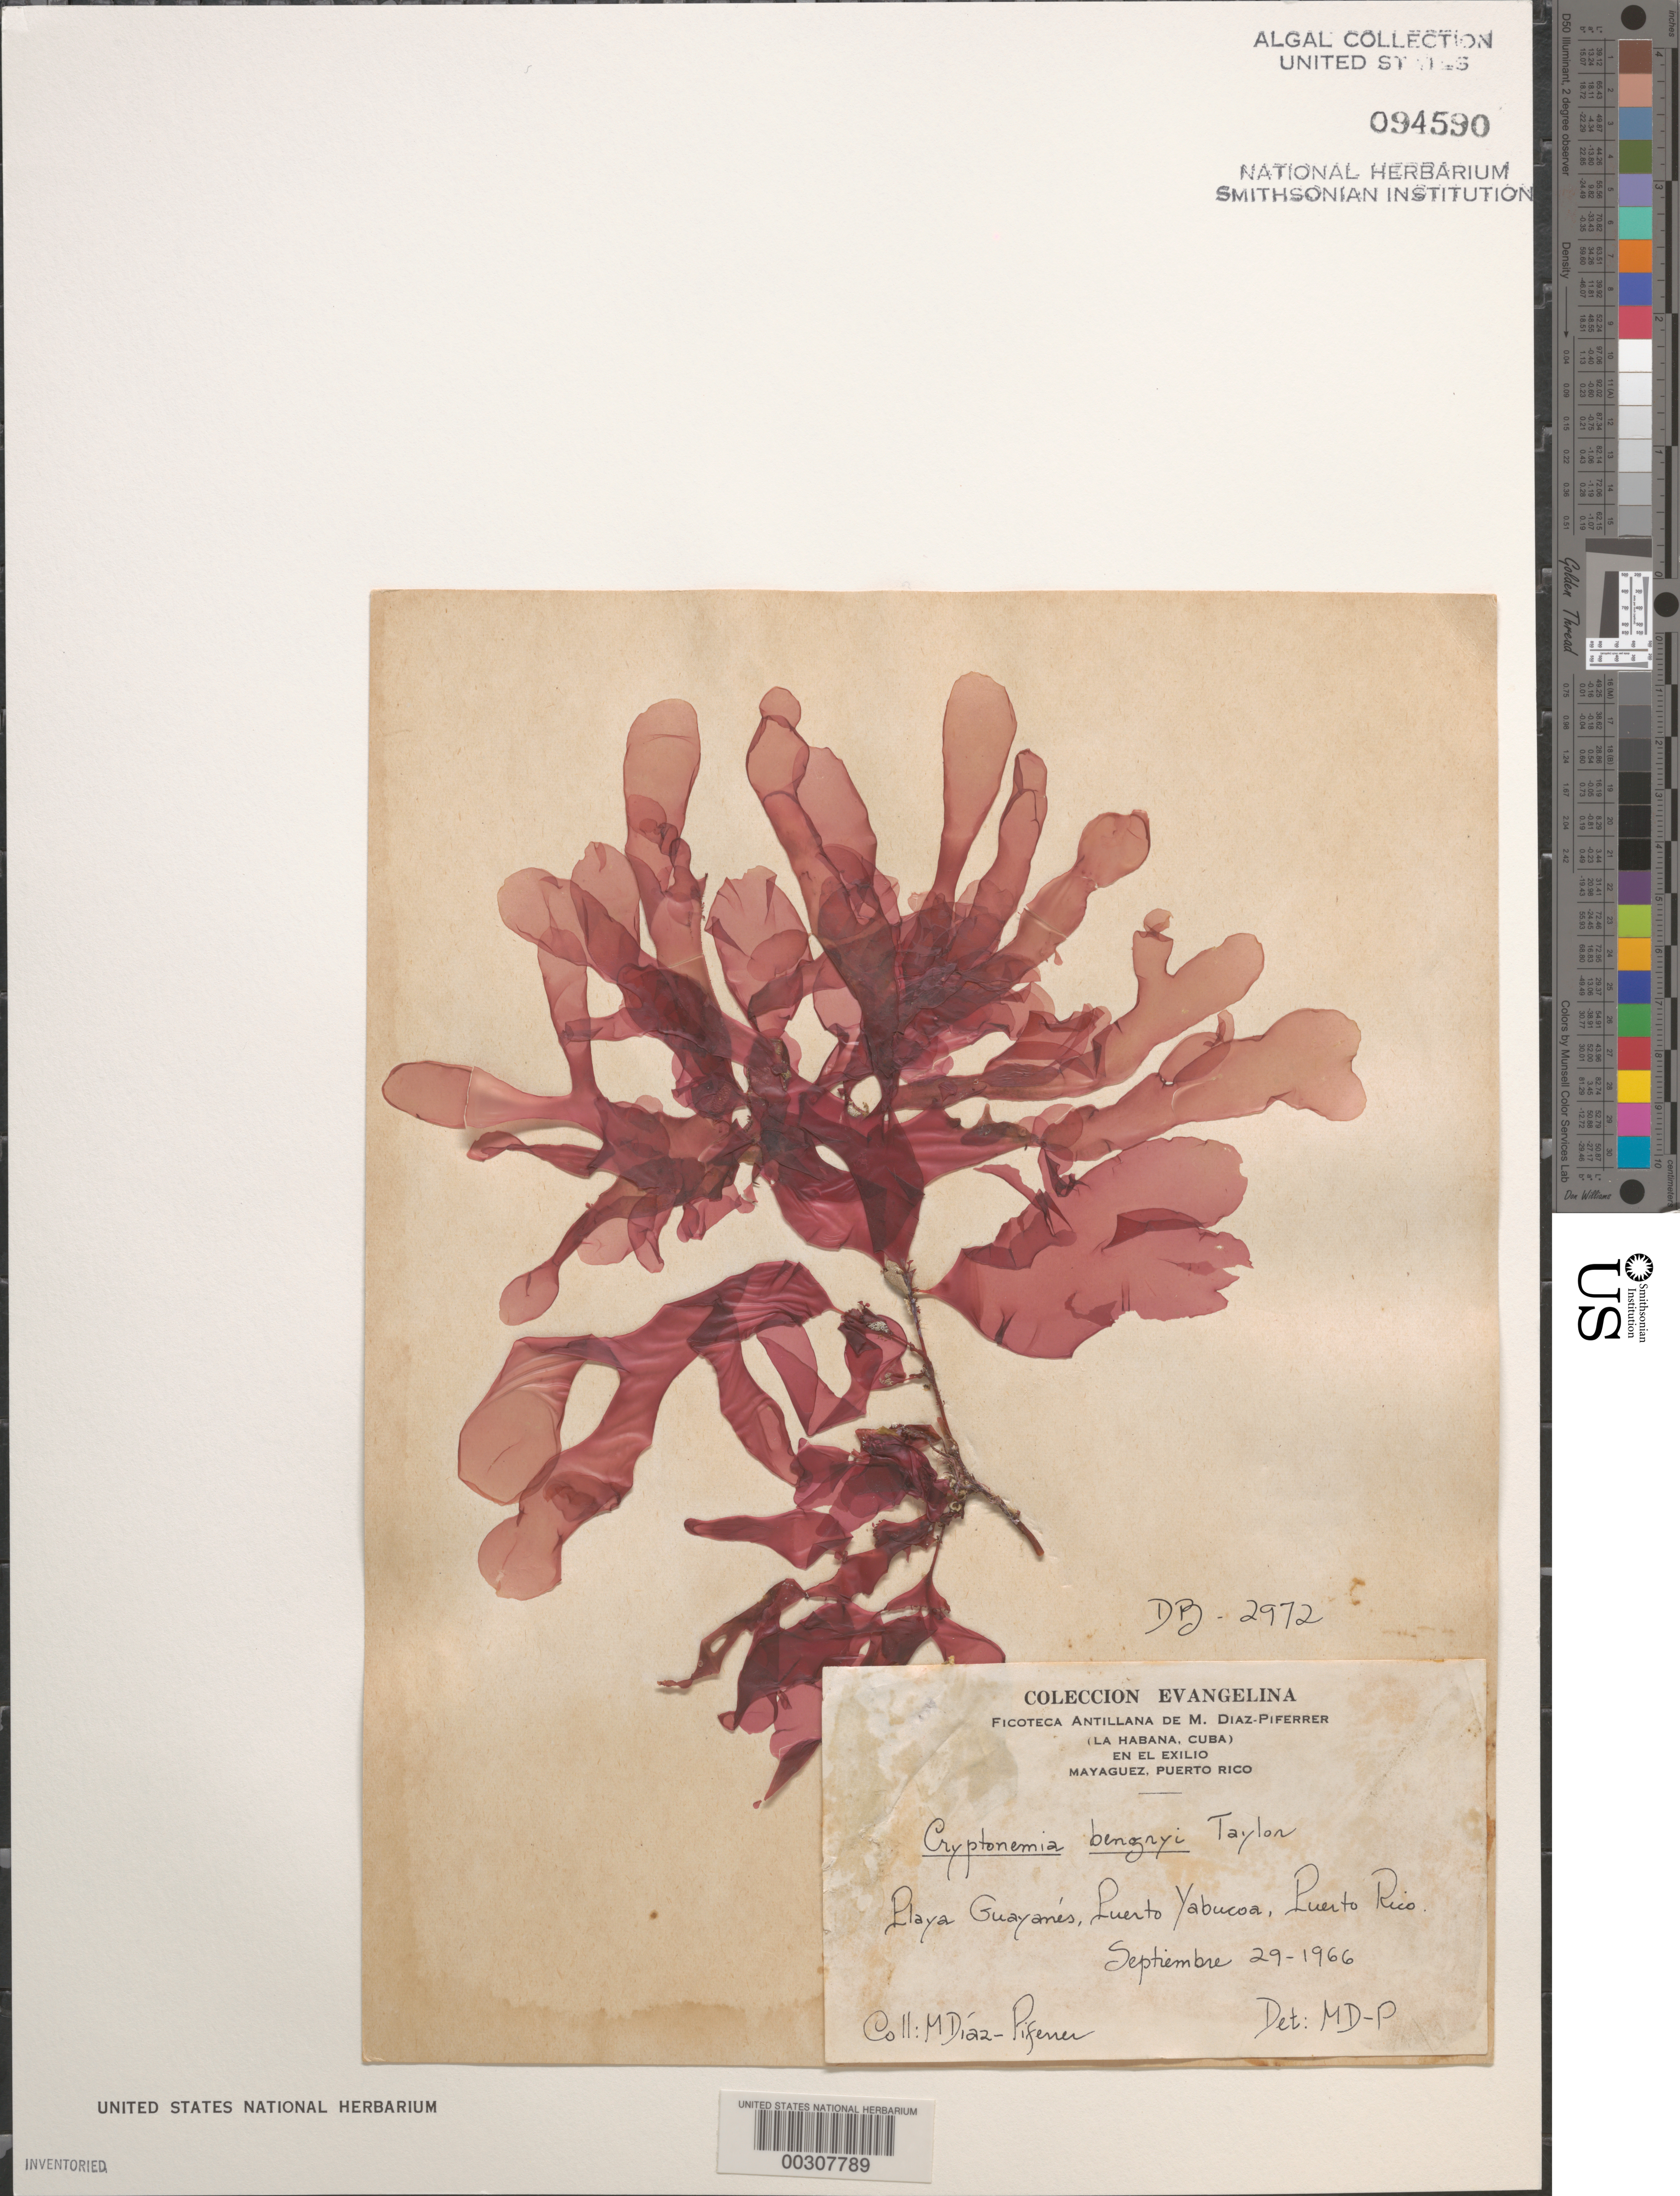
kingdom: Plantae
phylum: Rhodophyta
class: Florideophyceae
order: Halymeniales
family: Halymeniaceae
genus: Cryptonemia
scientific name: Cryptonemia bengryi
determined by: Diaz-Piferrer, M.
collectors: M. Diaz-Piferrer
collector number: Db-2972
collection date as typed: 29 Sep 1966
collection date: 1966-09-29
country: Puerto Rico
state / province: Yabucoa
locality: Playa Guayanes, Puerto Yabucoa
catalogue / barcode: US 94590